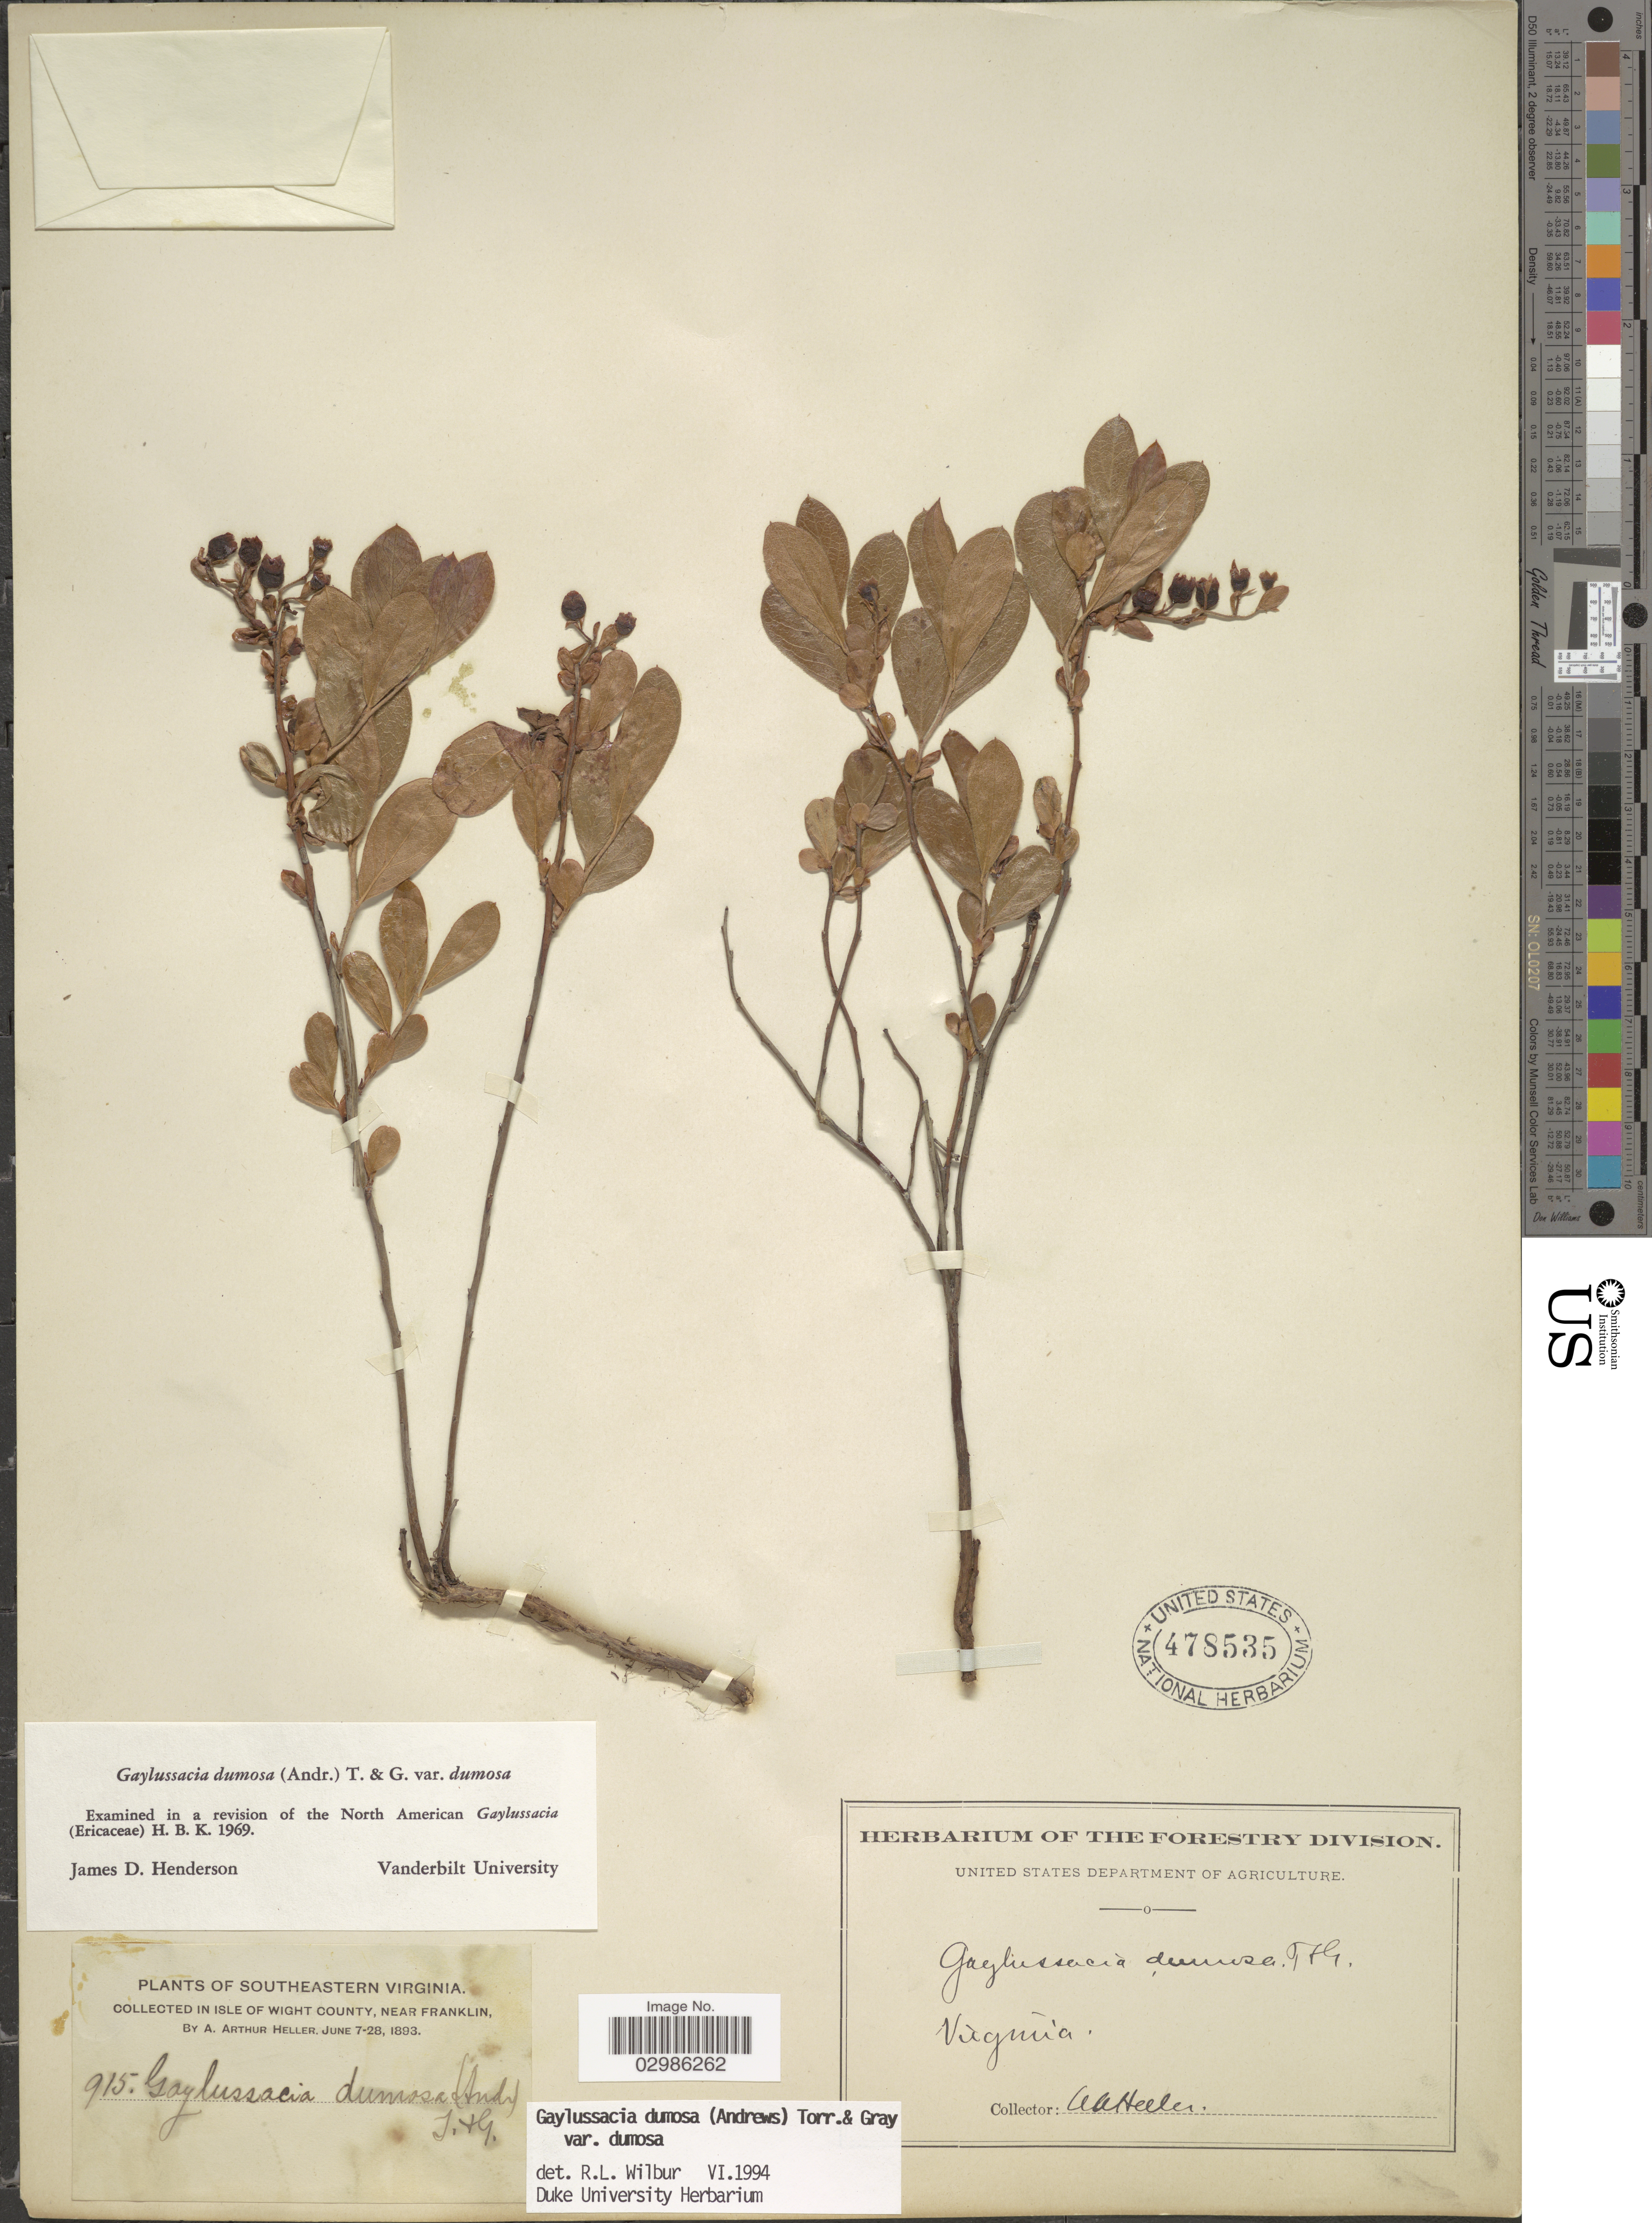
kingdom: Plantae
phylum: Tracheophyta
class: Magnoliopsida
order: Ericales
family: Ericaceae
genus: Gaylussacia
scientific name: Gaylussacia dumosa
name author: (Andrews) Torr. & A. Gray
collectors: A. A. Heller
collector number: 915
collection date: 1893-06-07/1893-06-28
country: United States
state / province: Virginia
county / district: Isle of Wight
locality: Southeastern Virginia, in Isle of Wight County, Near Franklin.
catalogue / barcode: US 478535